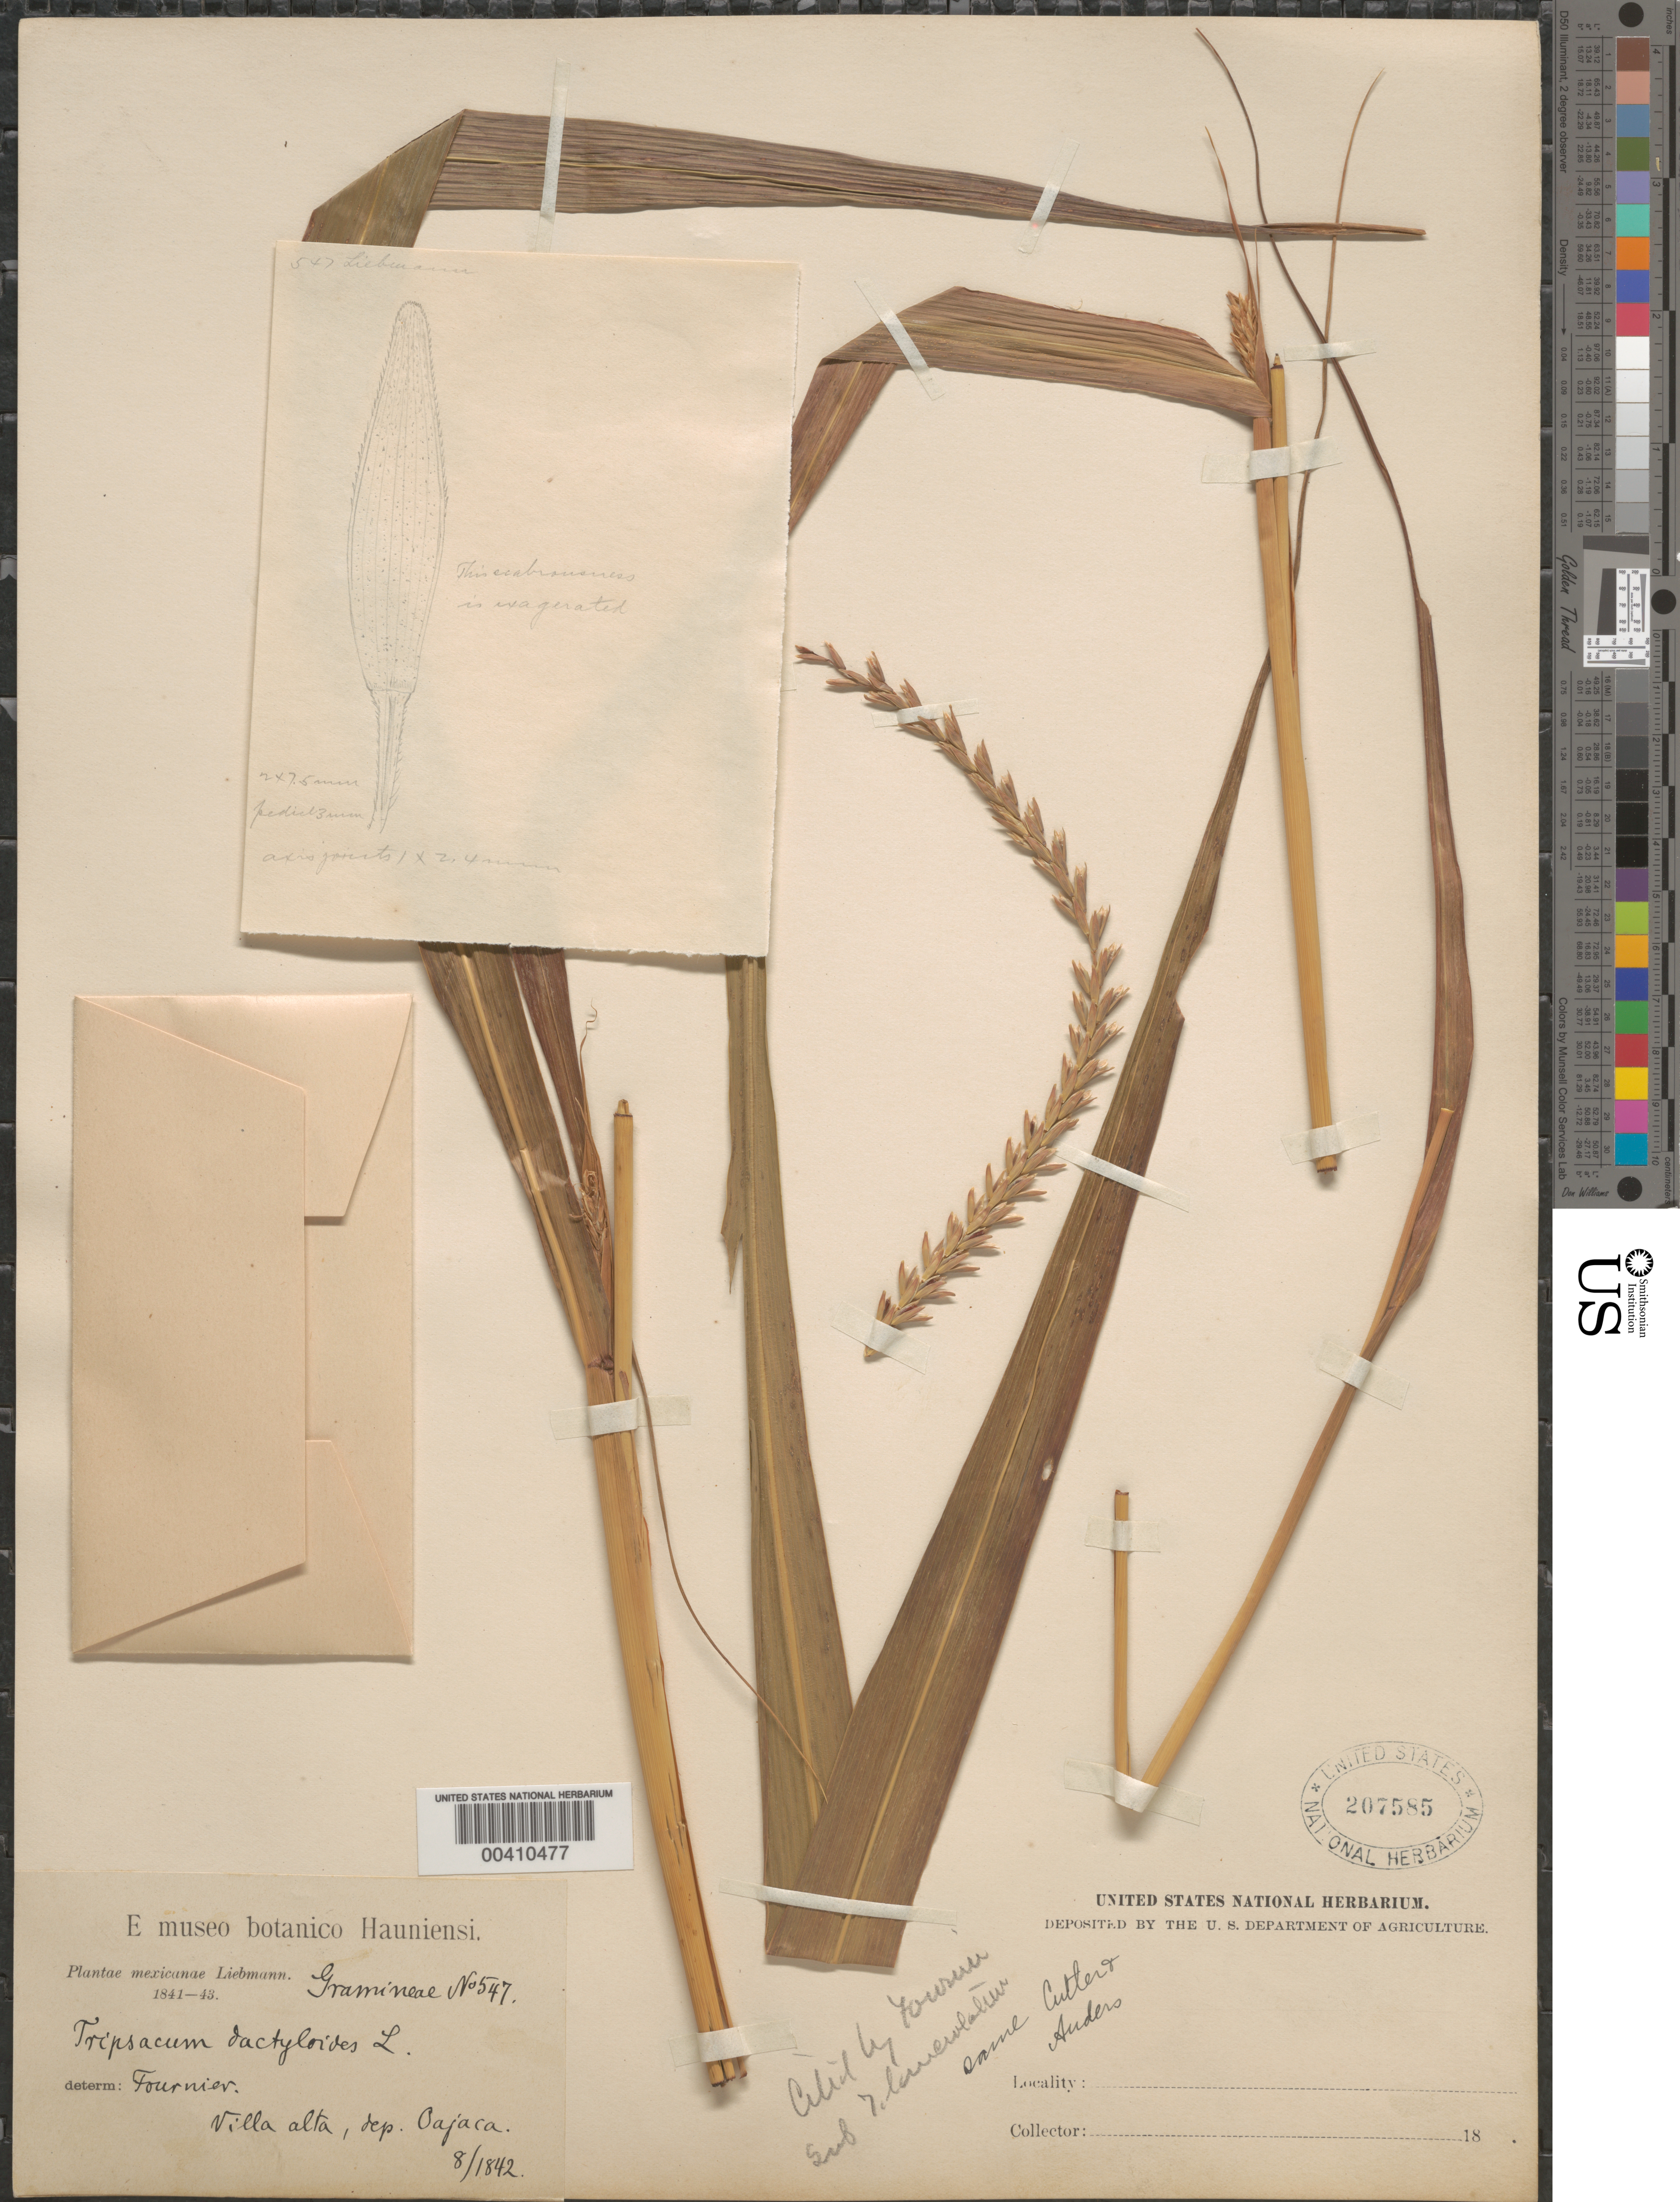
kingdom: Plantae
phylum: Tracheophyta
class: Liliopsida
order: Poales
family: Poaceae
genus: Tripsacum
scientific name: Tripsacum lanceolatum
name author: Rupr. ex E. Fourn.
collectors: F. M. Liebmann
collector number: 547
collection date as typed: Aug 1842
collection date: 1842-08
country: Mexico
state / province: Oaxaca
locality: Villa Alta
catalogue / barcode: US 207585